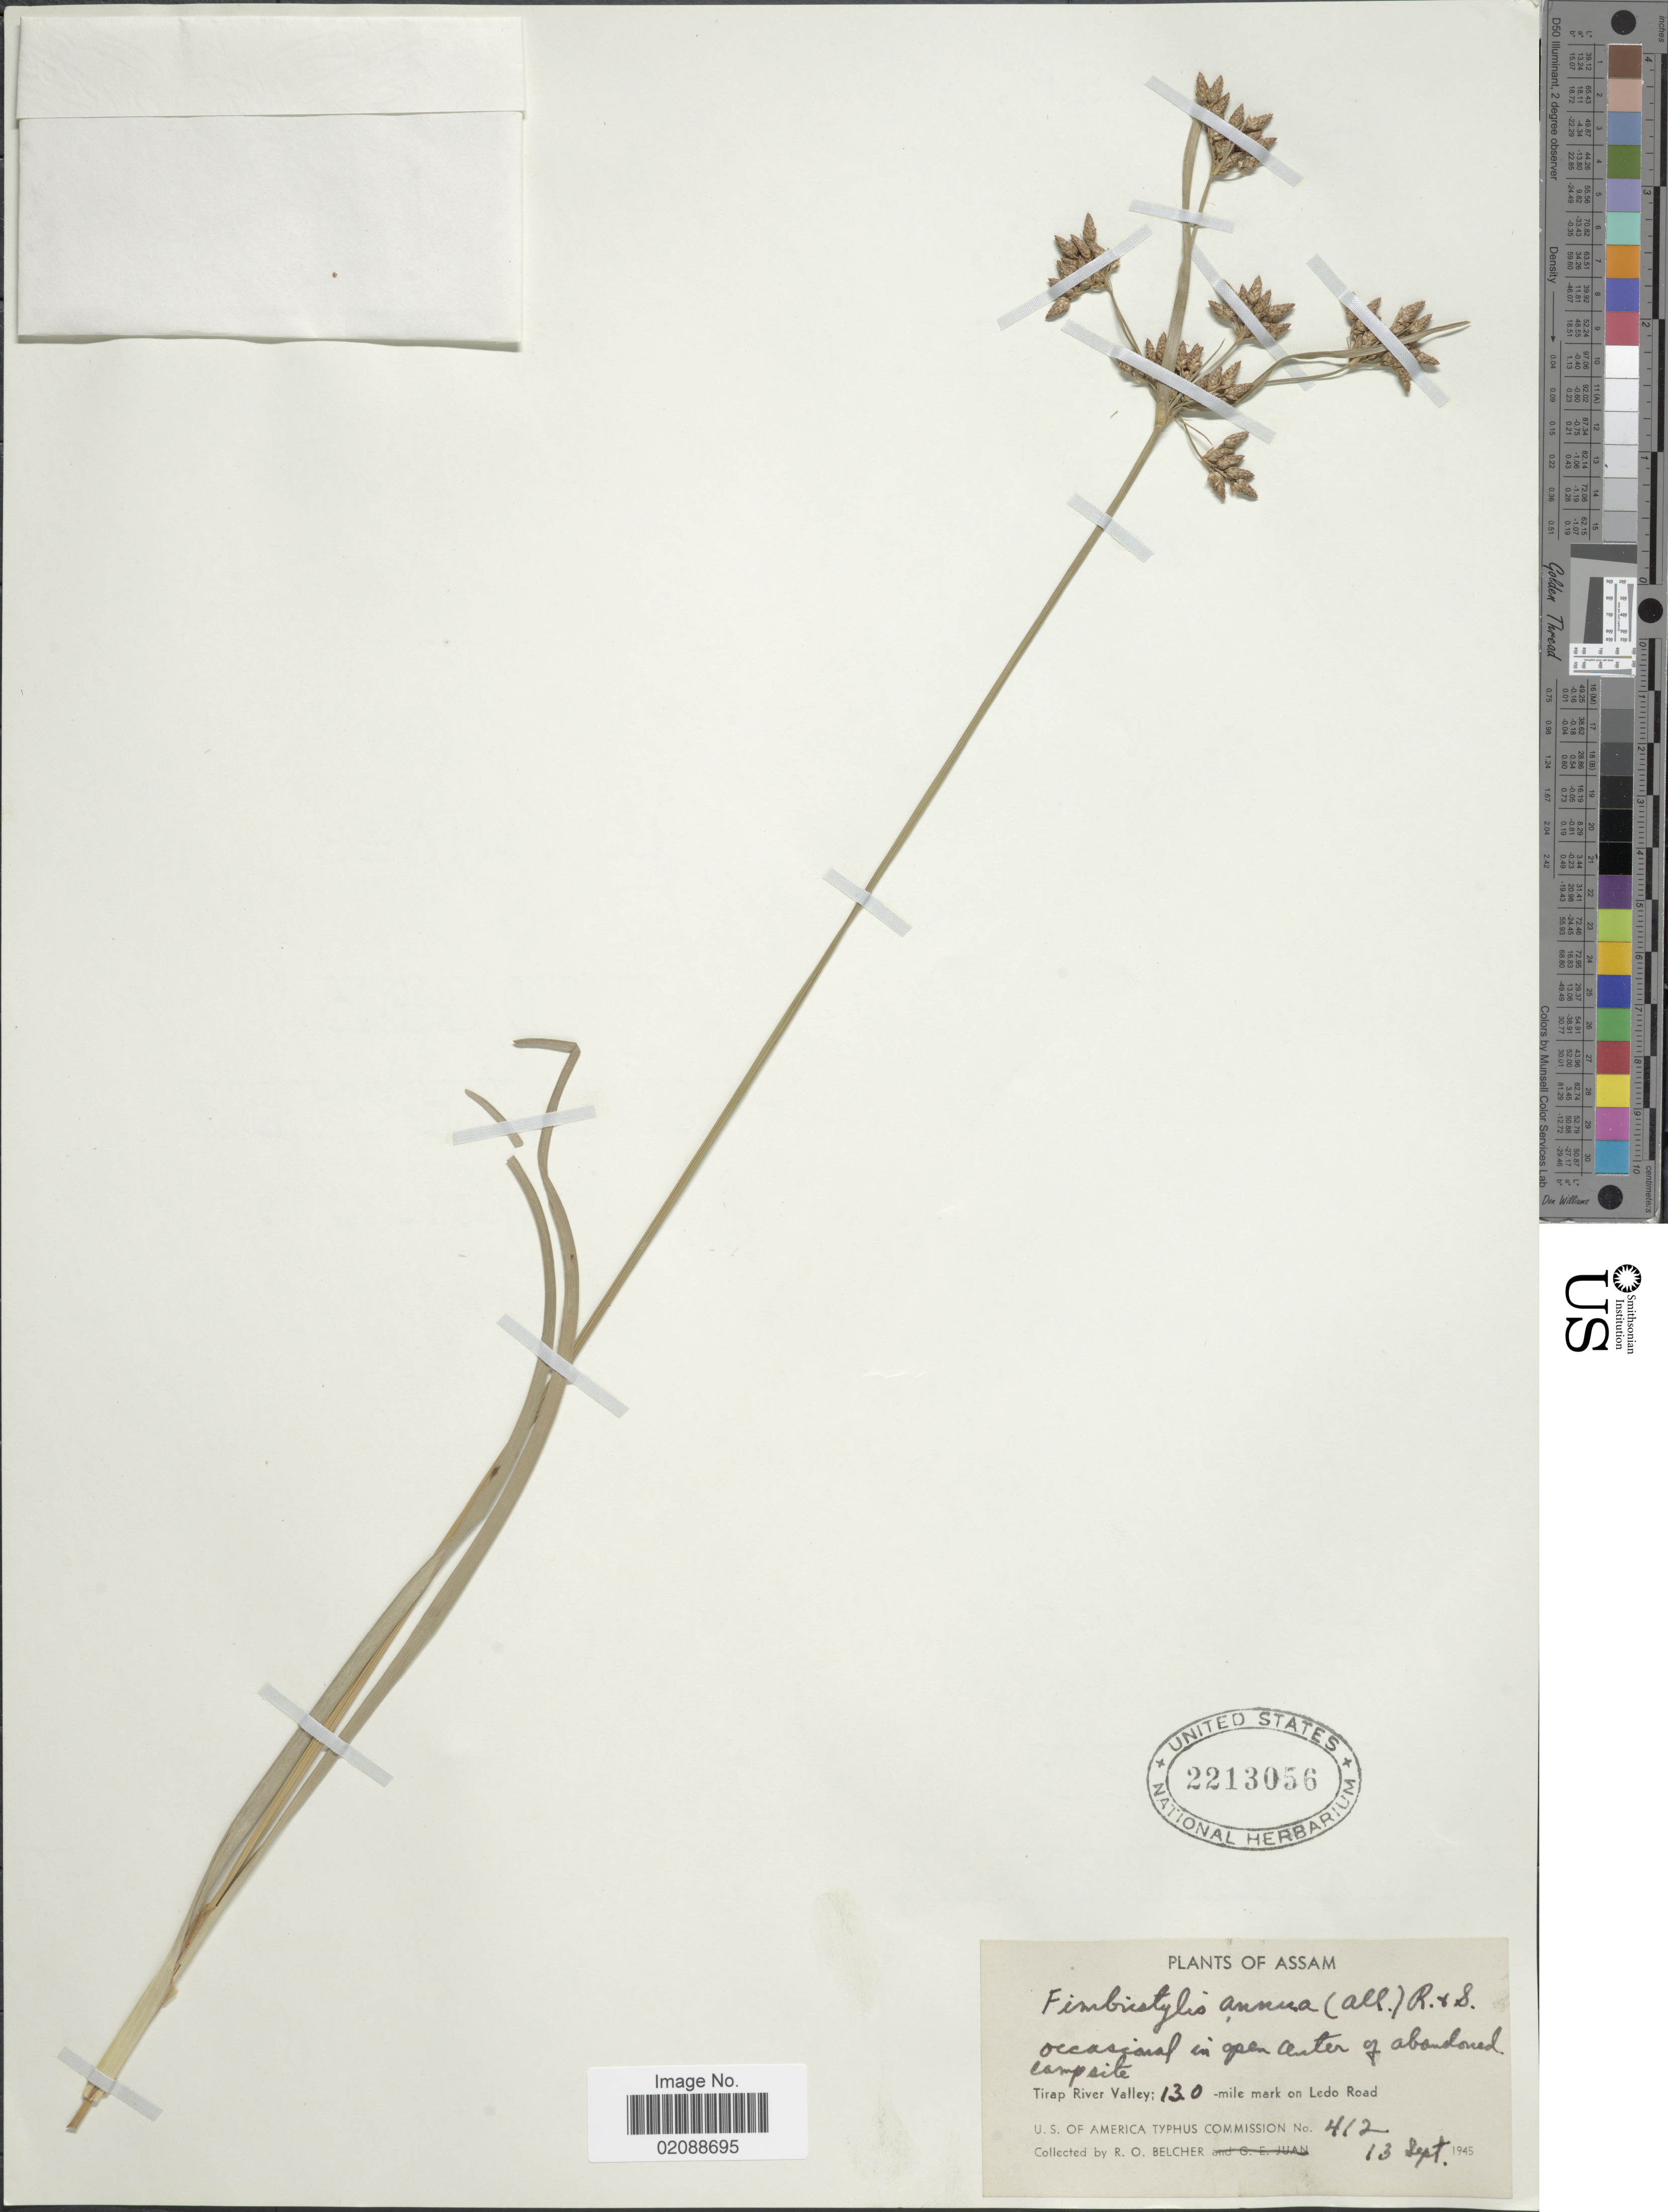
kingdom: Plantae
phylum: Tracheophyta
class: Liliopsida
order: Poales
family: Cyperaceae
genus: Fimbristylis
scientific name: Fimbristylis annua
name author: (All.) Roem. & Schult.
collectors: R. Belcher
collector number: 412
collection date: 1945-09-13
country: India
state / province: Assam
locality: Tirap River Valley; 13.0 mile mark on Ledo Road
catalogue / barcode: US 2213056